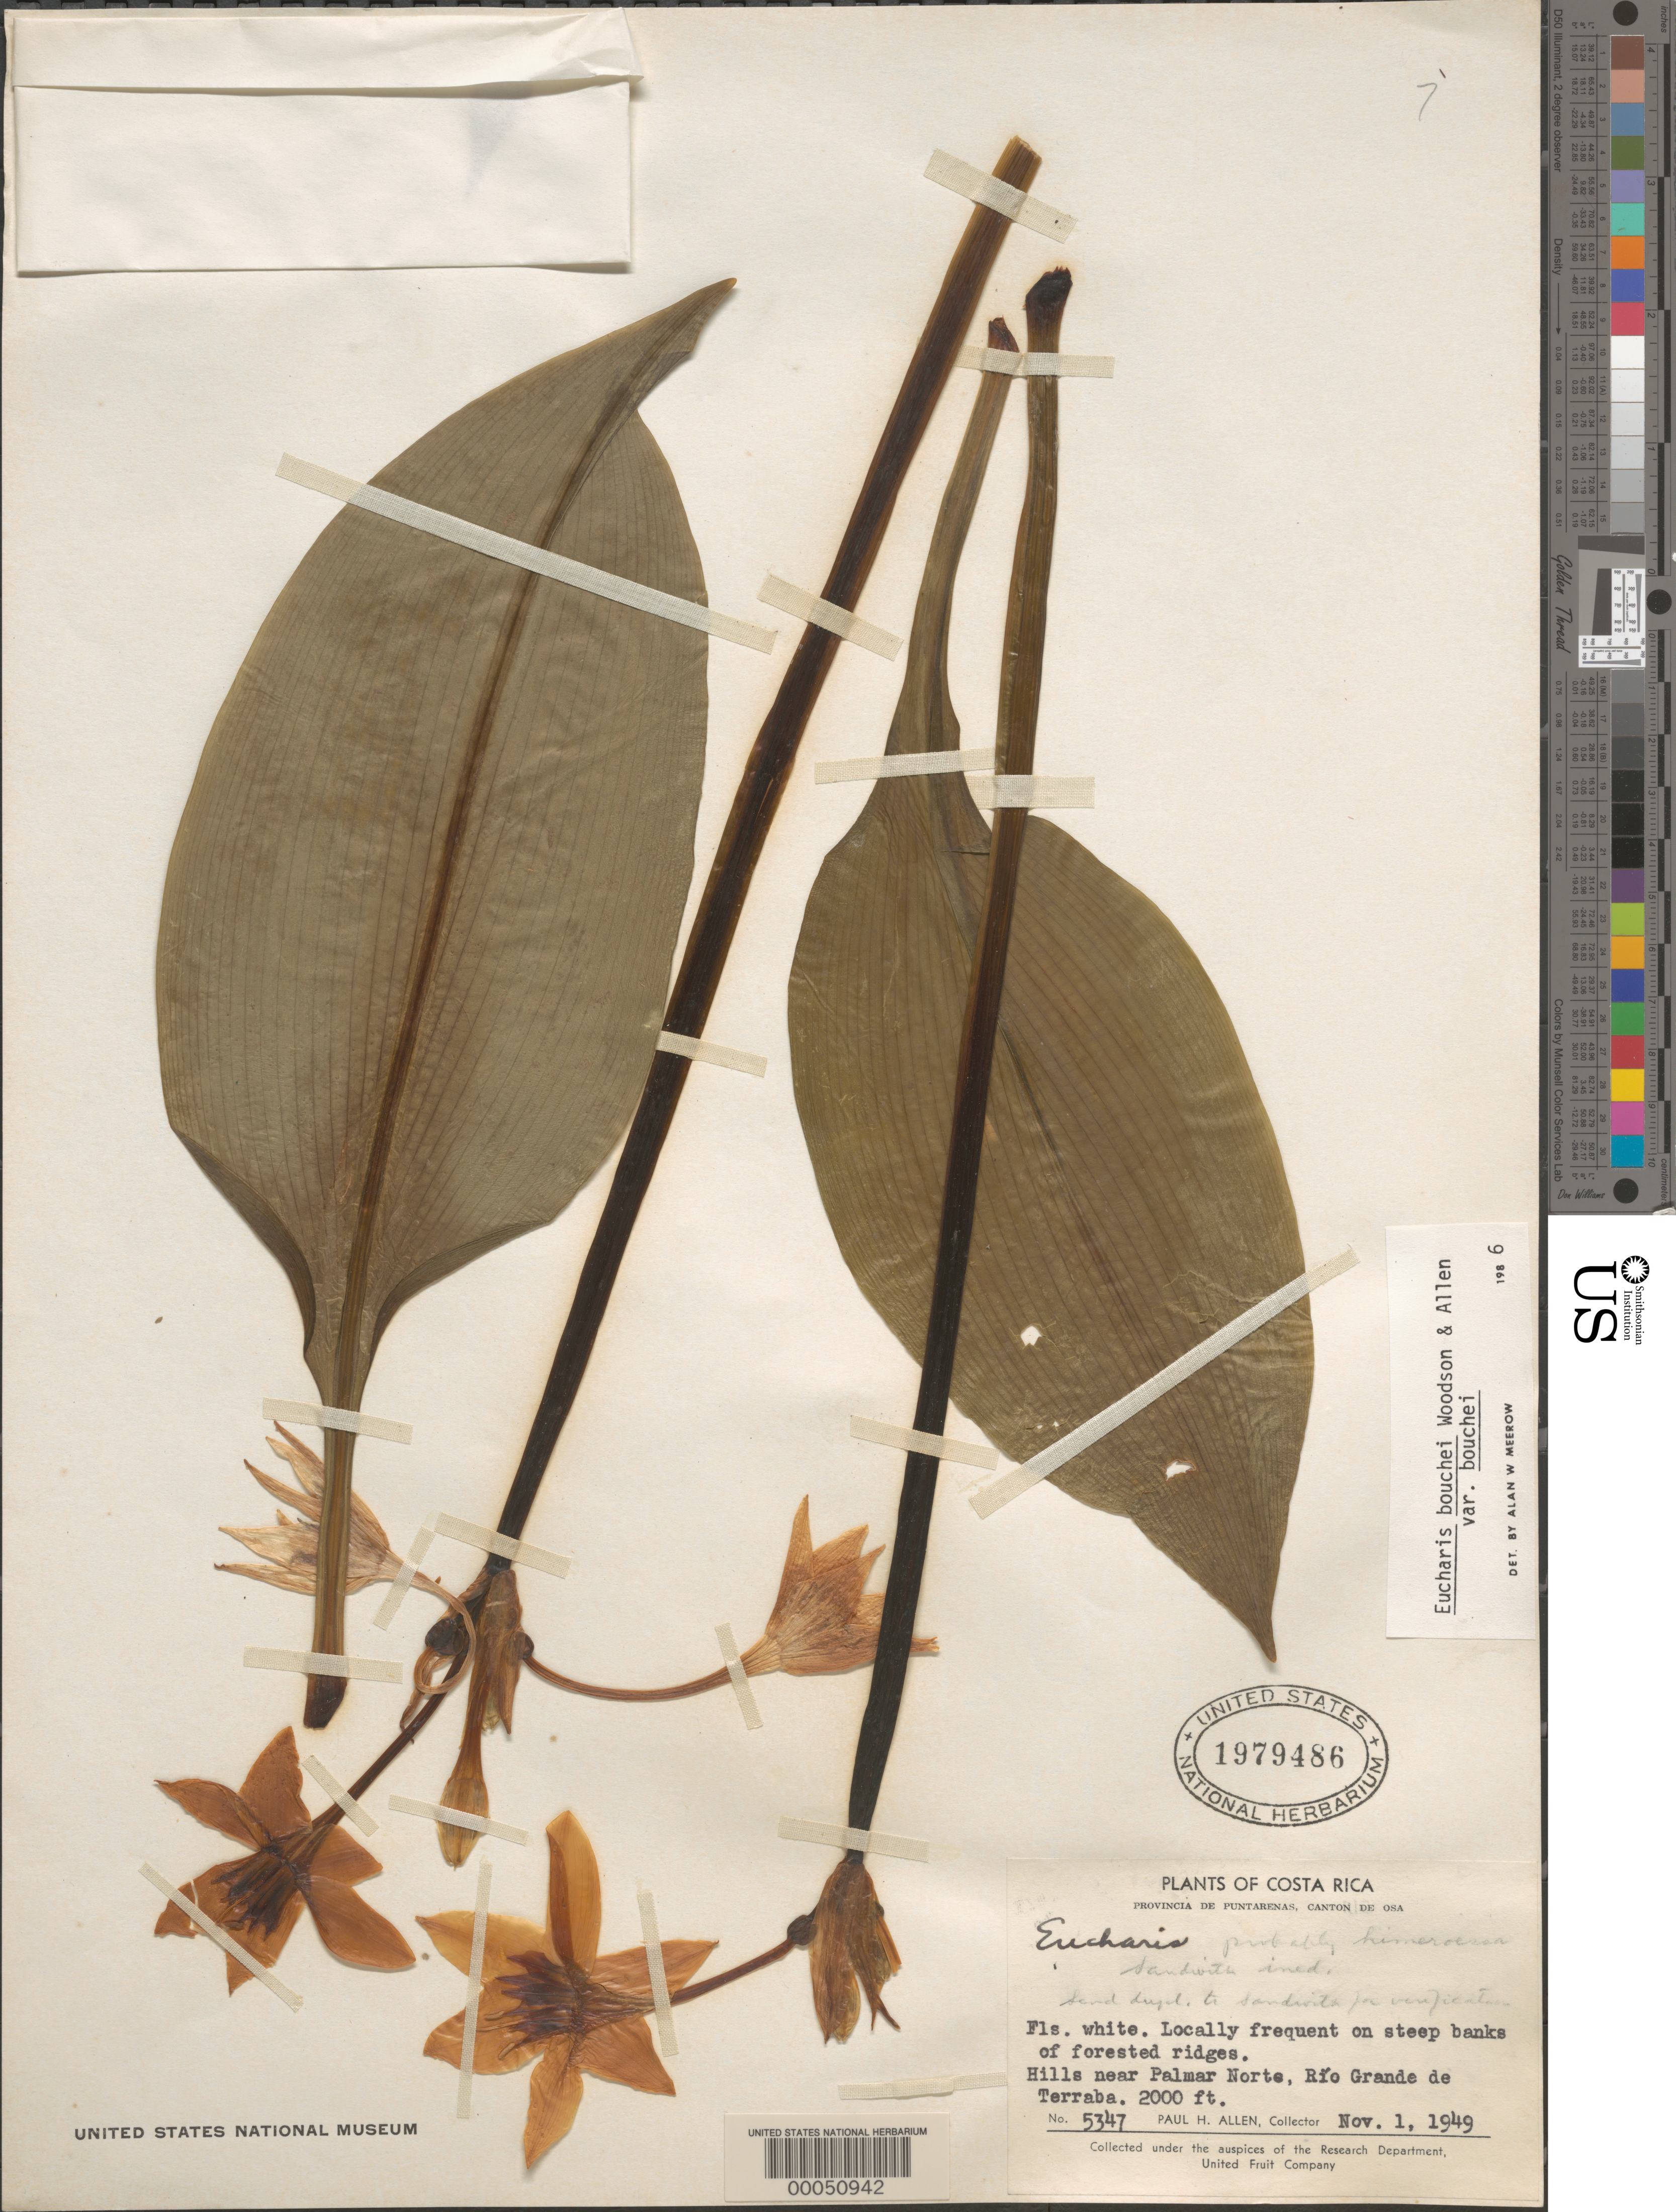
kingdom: Plantae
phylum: Tracheophyta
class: Liliopsida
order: Asparagales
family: Amaryllidaceae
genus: Eucharis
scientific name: Eucharis bouchei var. bouchei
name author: Woodson & P.H. Allen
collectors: P. H. Allen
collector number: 5347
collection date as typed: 01 Nov 1949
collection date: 1949-11-01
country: Costa Rica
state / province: Puntarenas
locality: Hills near palmar norte, rio grande de terraba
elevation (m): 610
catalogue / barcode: US 1979486